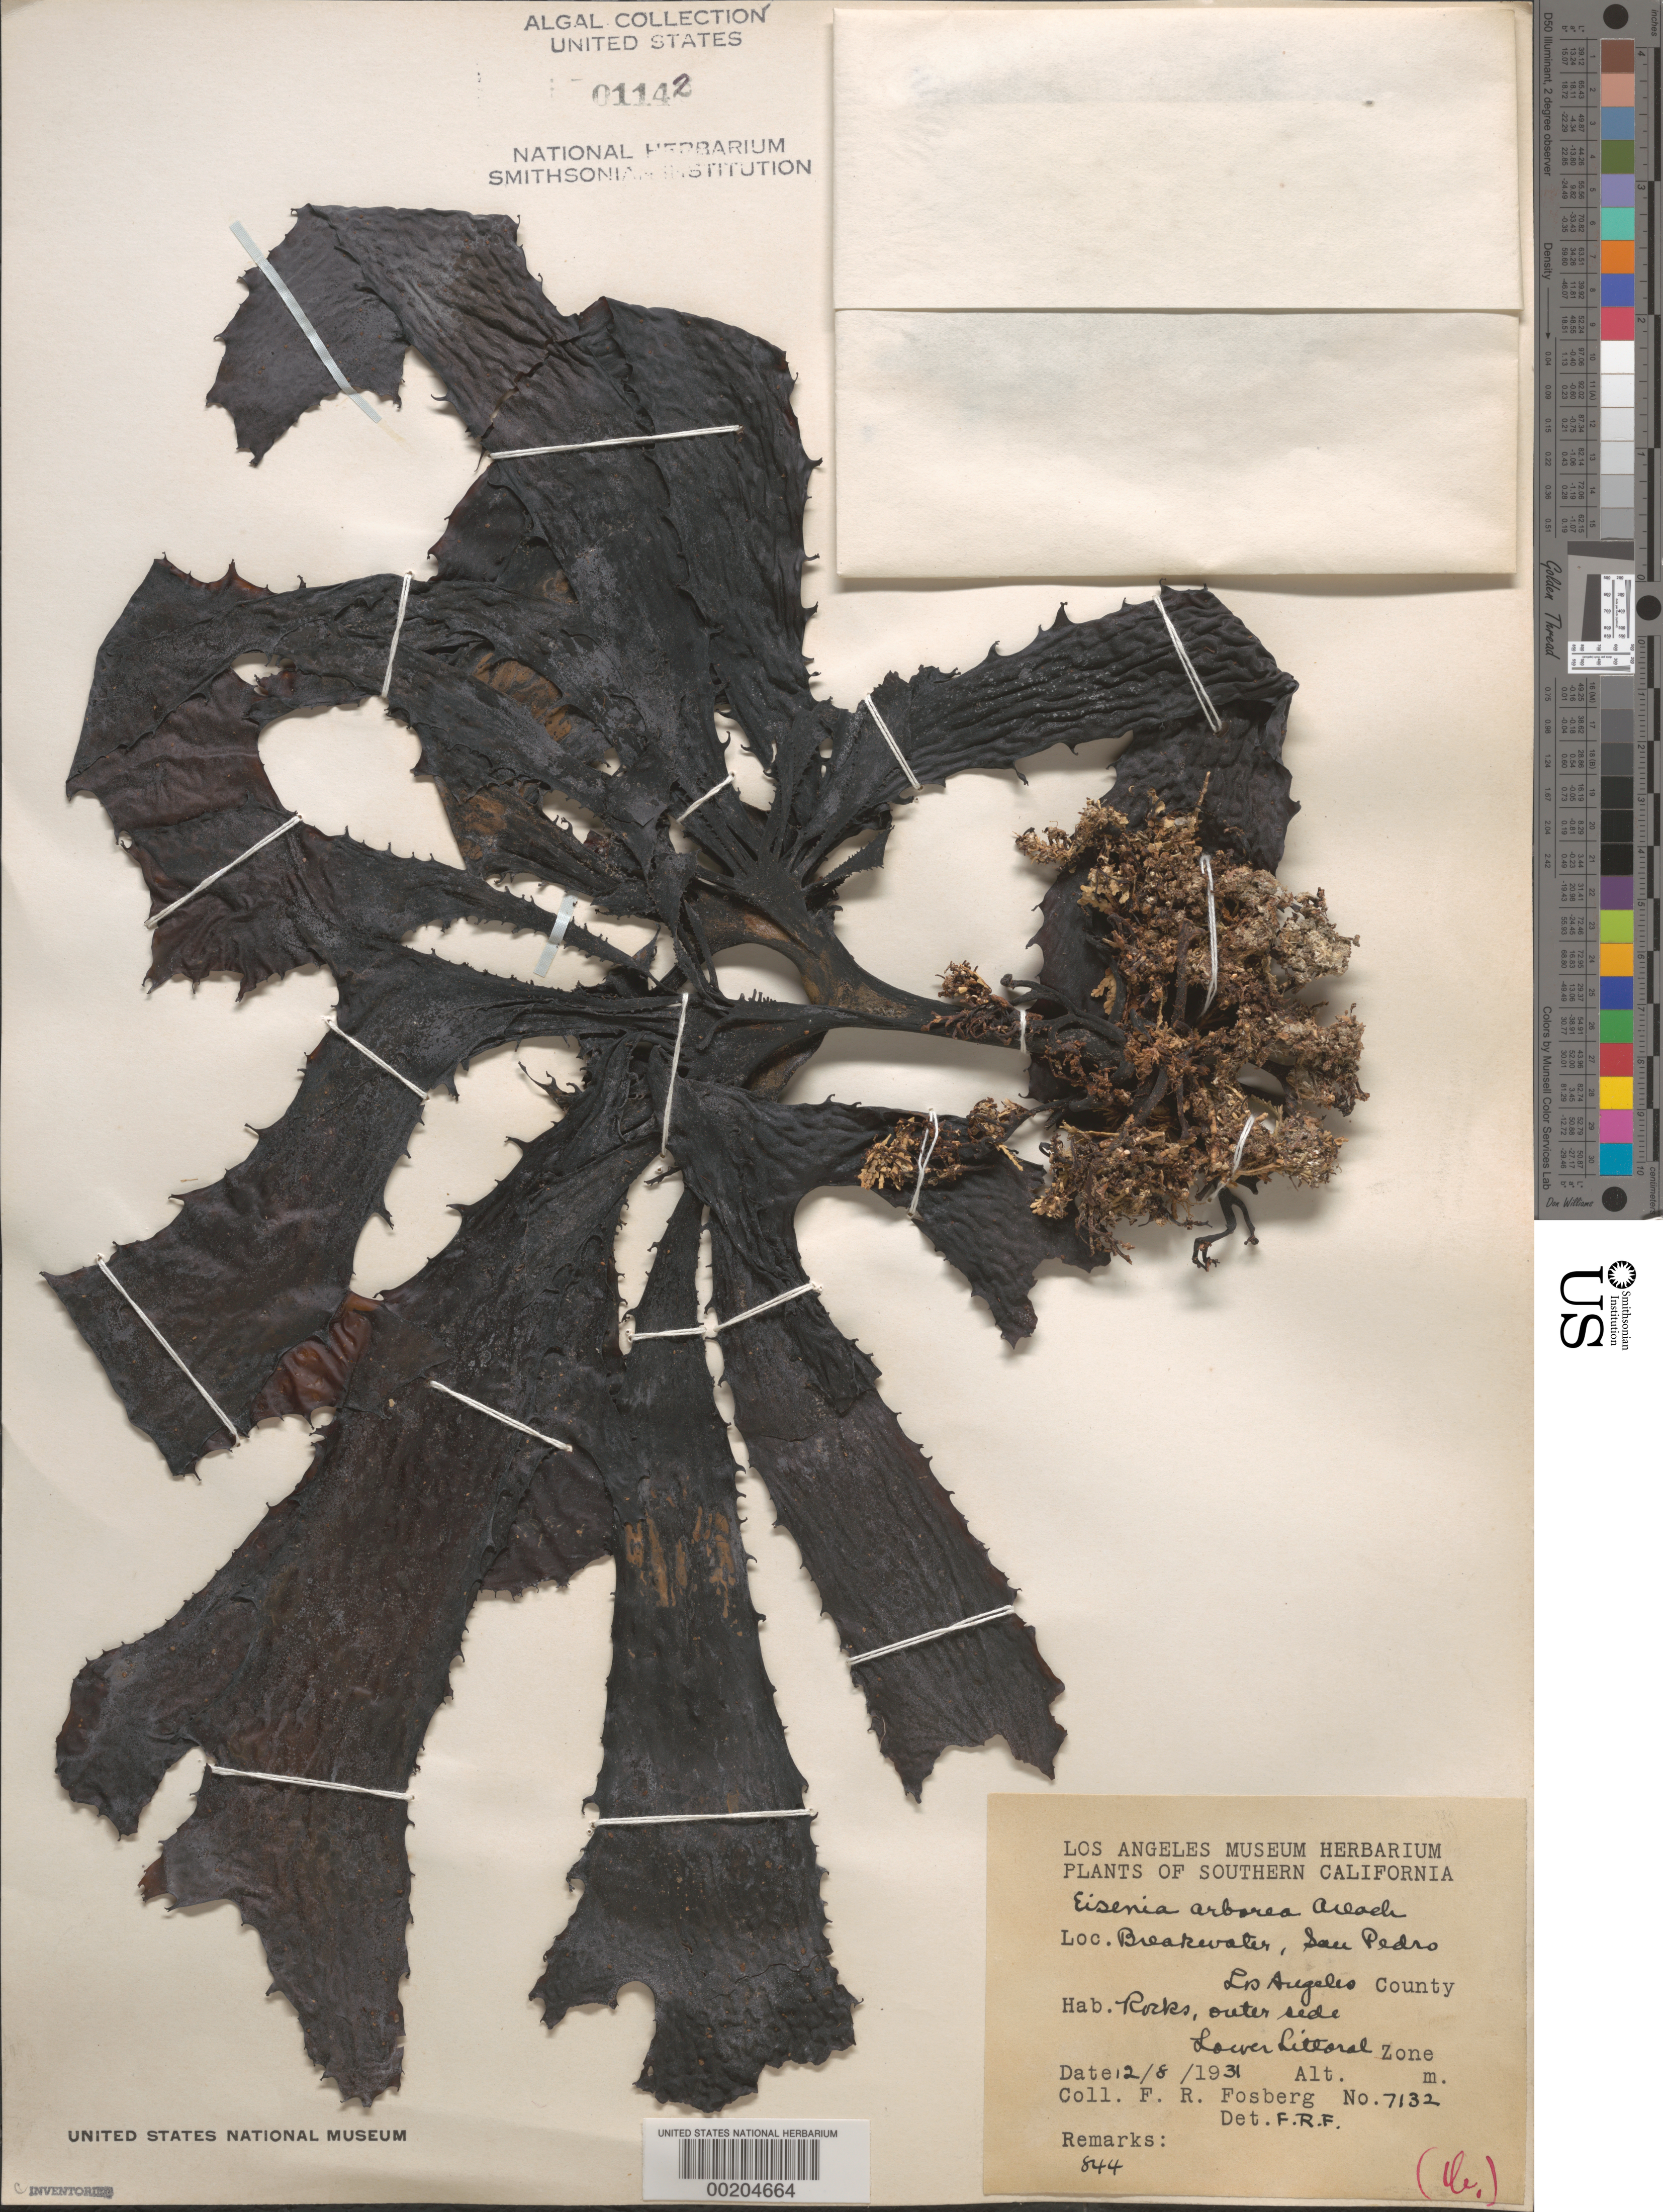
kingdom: Chromista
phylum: Ochrophyta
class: Phaeophyceae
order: Laminariales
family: Lessoniaceae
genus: Eisenia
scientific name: Eisenia arborea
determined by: Fosberg, F. R.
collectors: F. R. Fosberg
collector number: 7132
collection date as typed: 08 Dec 1931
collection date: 1931-12-08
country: United States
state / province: California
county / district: Los Angeles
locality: San Pedro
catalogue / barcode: US 1142